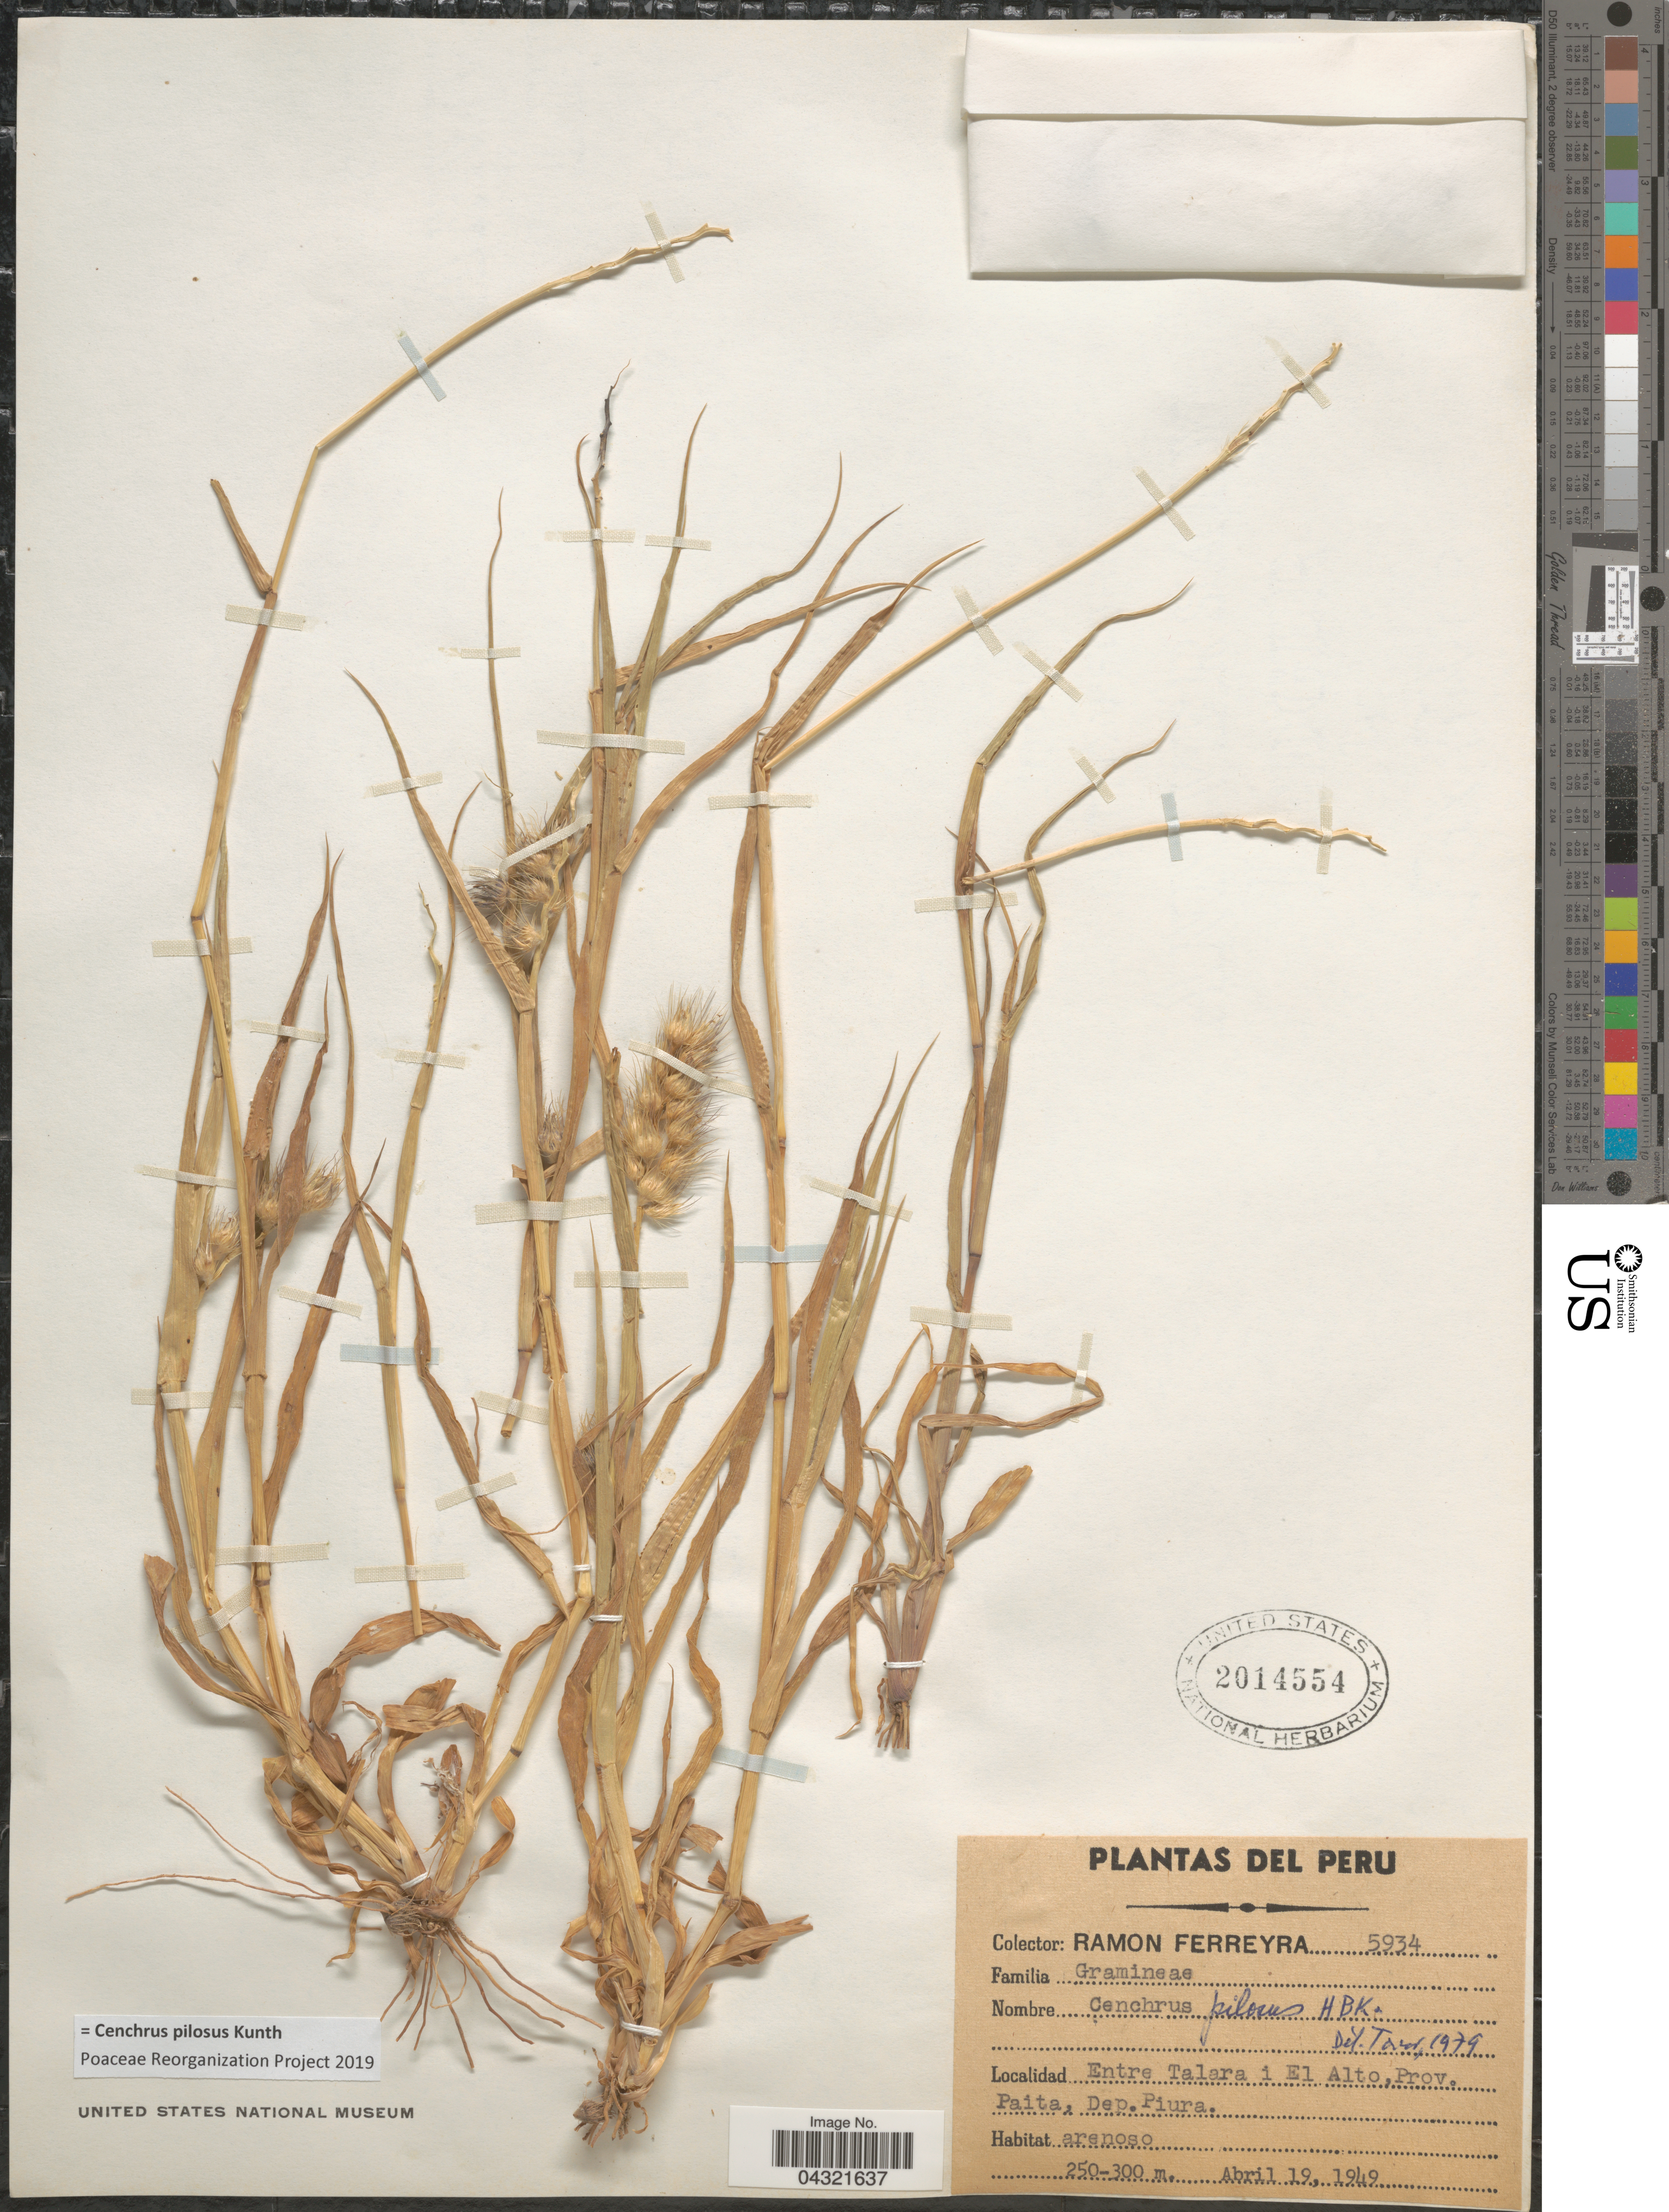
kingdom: Plantae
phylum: Tracheophyta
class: Liliopsida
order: Poales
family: Poaceae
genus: Cenchrus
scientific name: Cenchrus pilosus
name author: Kunth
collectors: R. A. Ferreyra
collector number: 5934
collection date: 1949-04-19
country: Peru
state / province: Piura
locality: Entre Talara i El Alto, Prov. Paita, Dep. Piura.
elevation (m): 250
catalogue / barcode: US 2014554